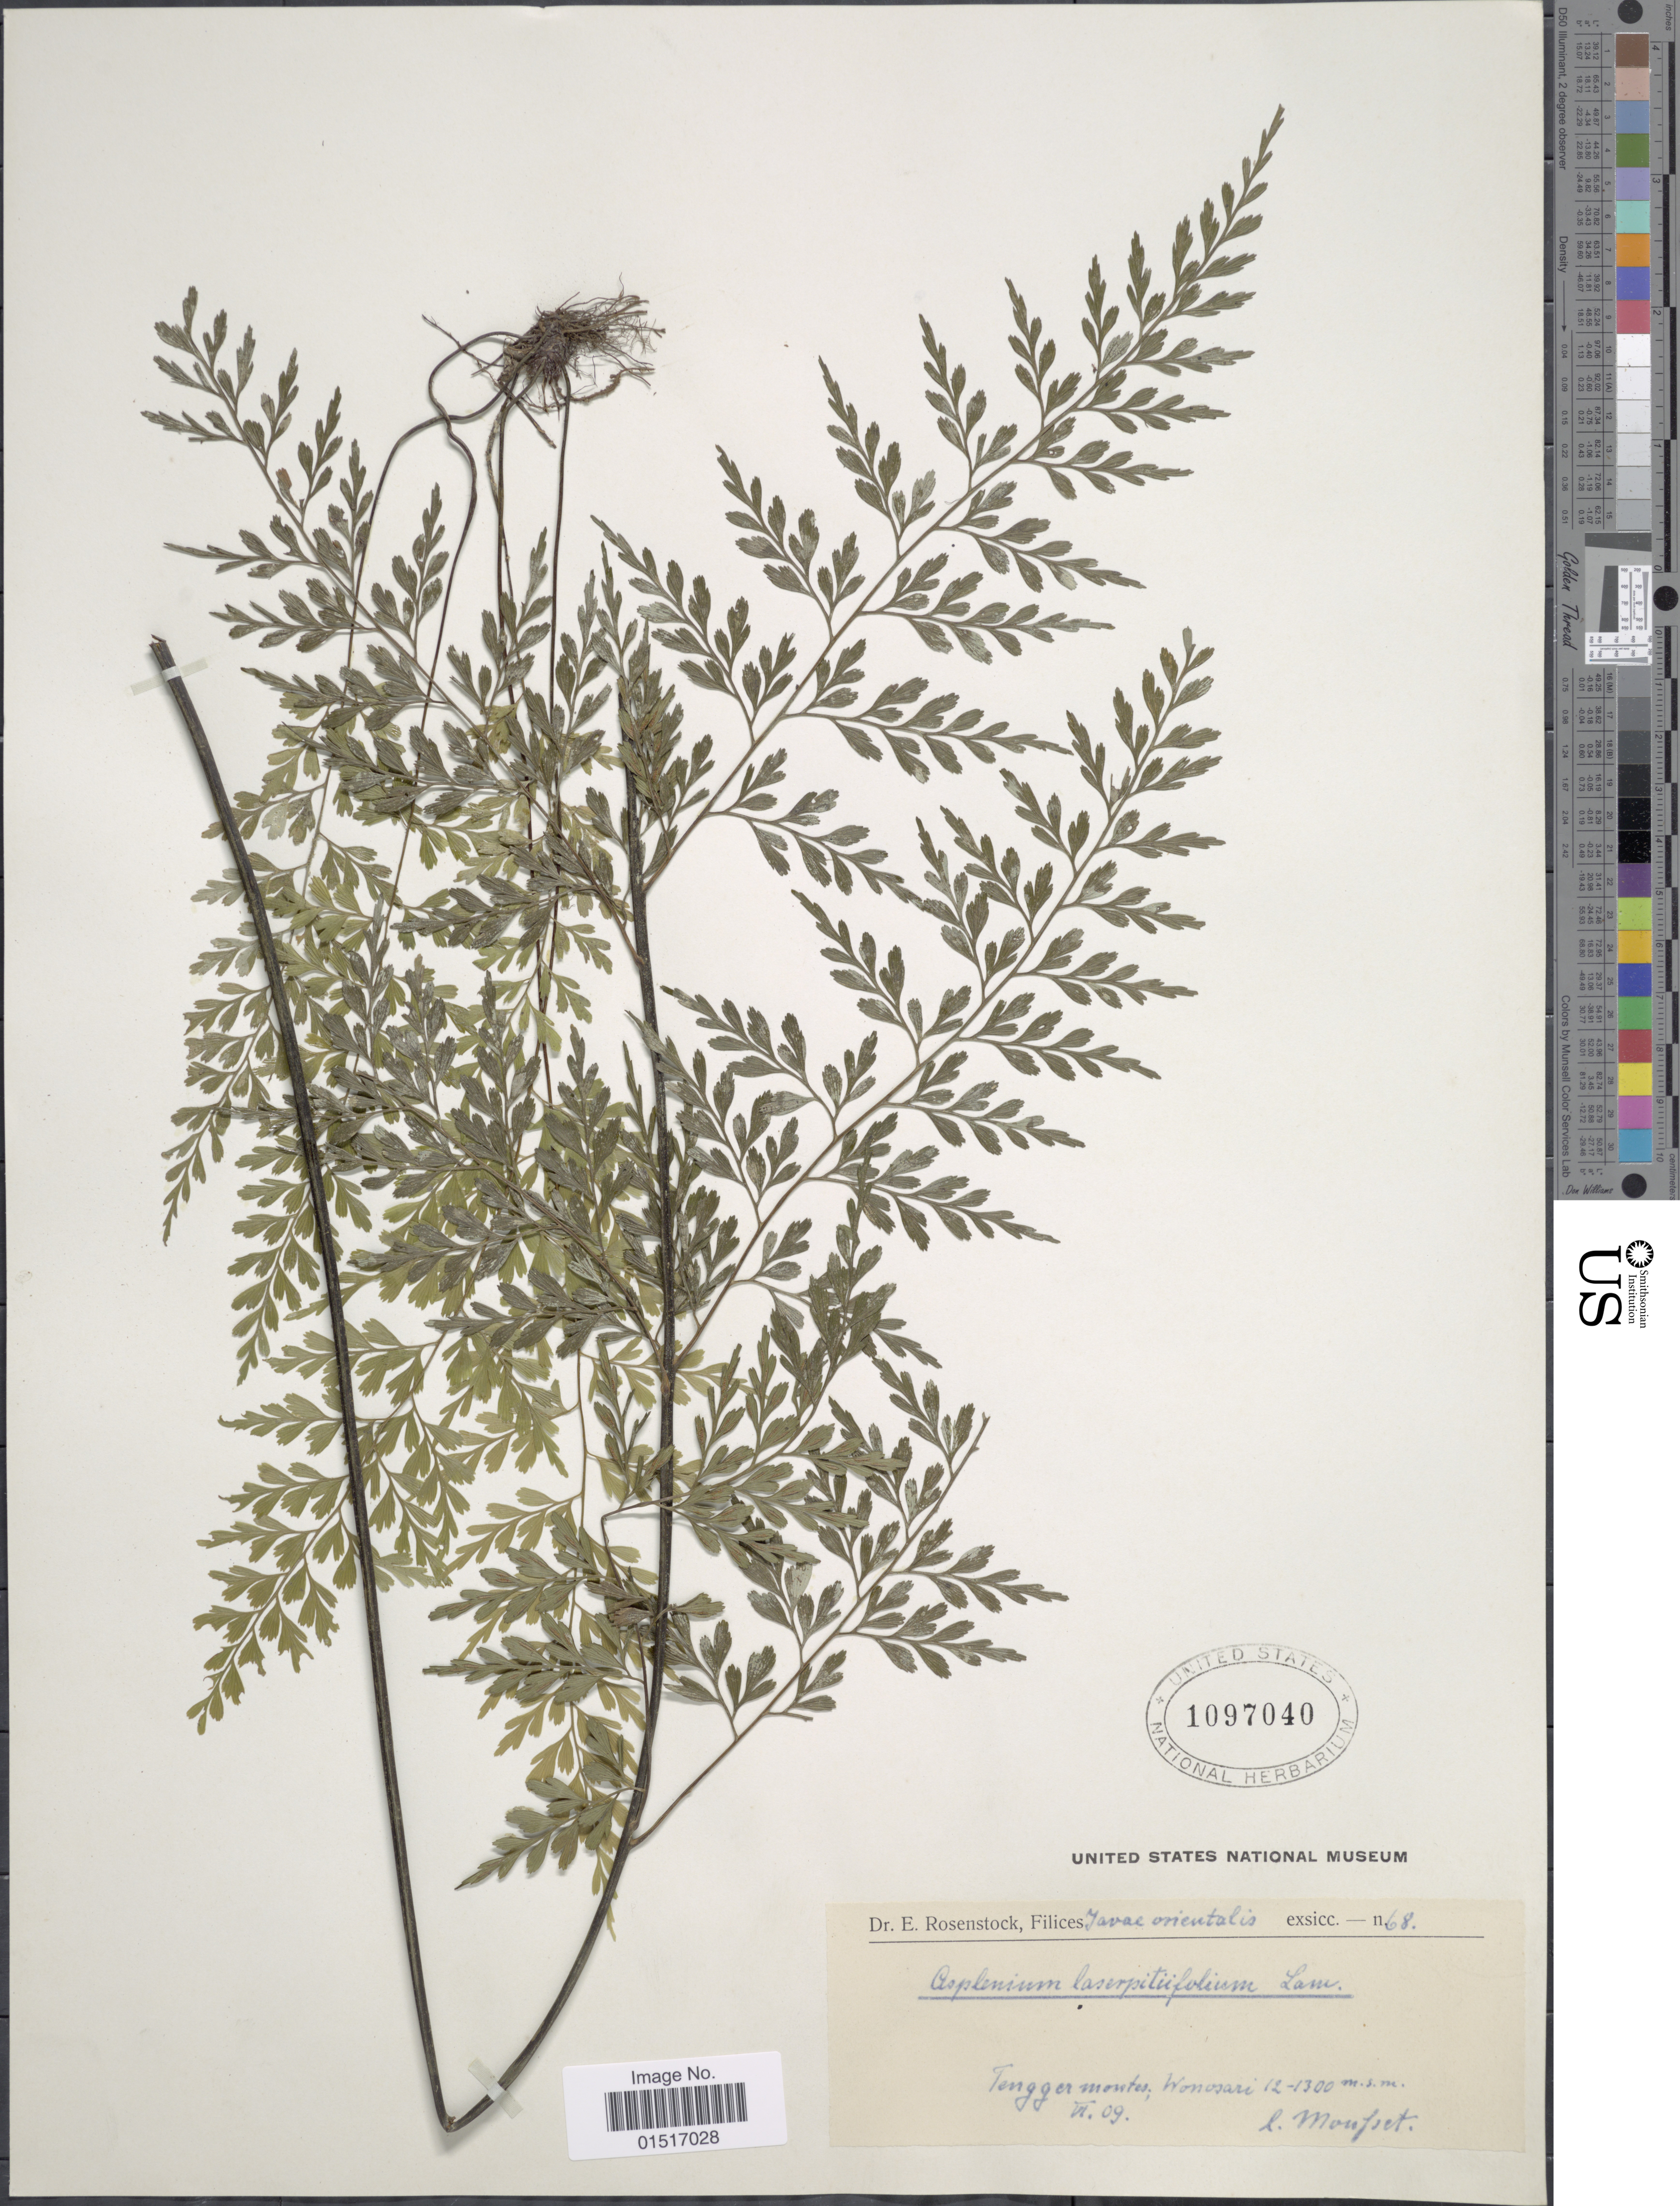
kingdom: Plantae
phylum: Tracheophyta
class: Polypodiopsida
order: Polypodiales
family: Aspleniaceae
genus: Asplenium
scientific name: Asplenium robustum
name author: Blume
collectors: Mousset, --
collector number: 68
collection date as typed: Transcribed d/m/y: /6/9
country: Indonesia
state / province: Java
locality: Javae Orientalis. Tengger montes; Wonosari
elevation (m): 1200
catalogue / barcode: US 1097040